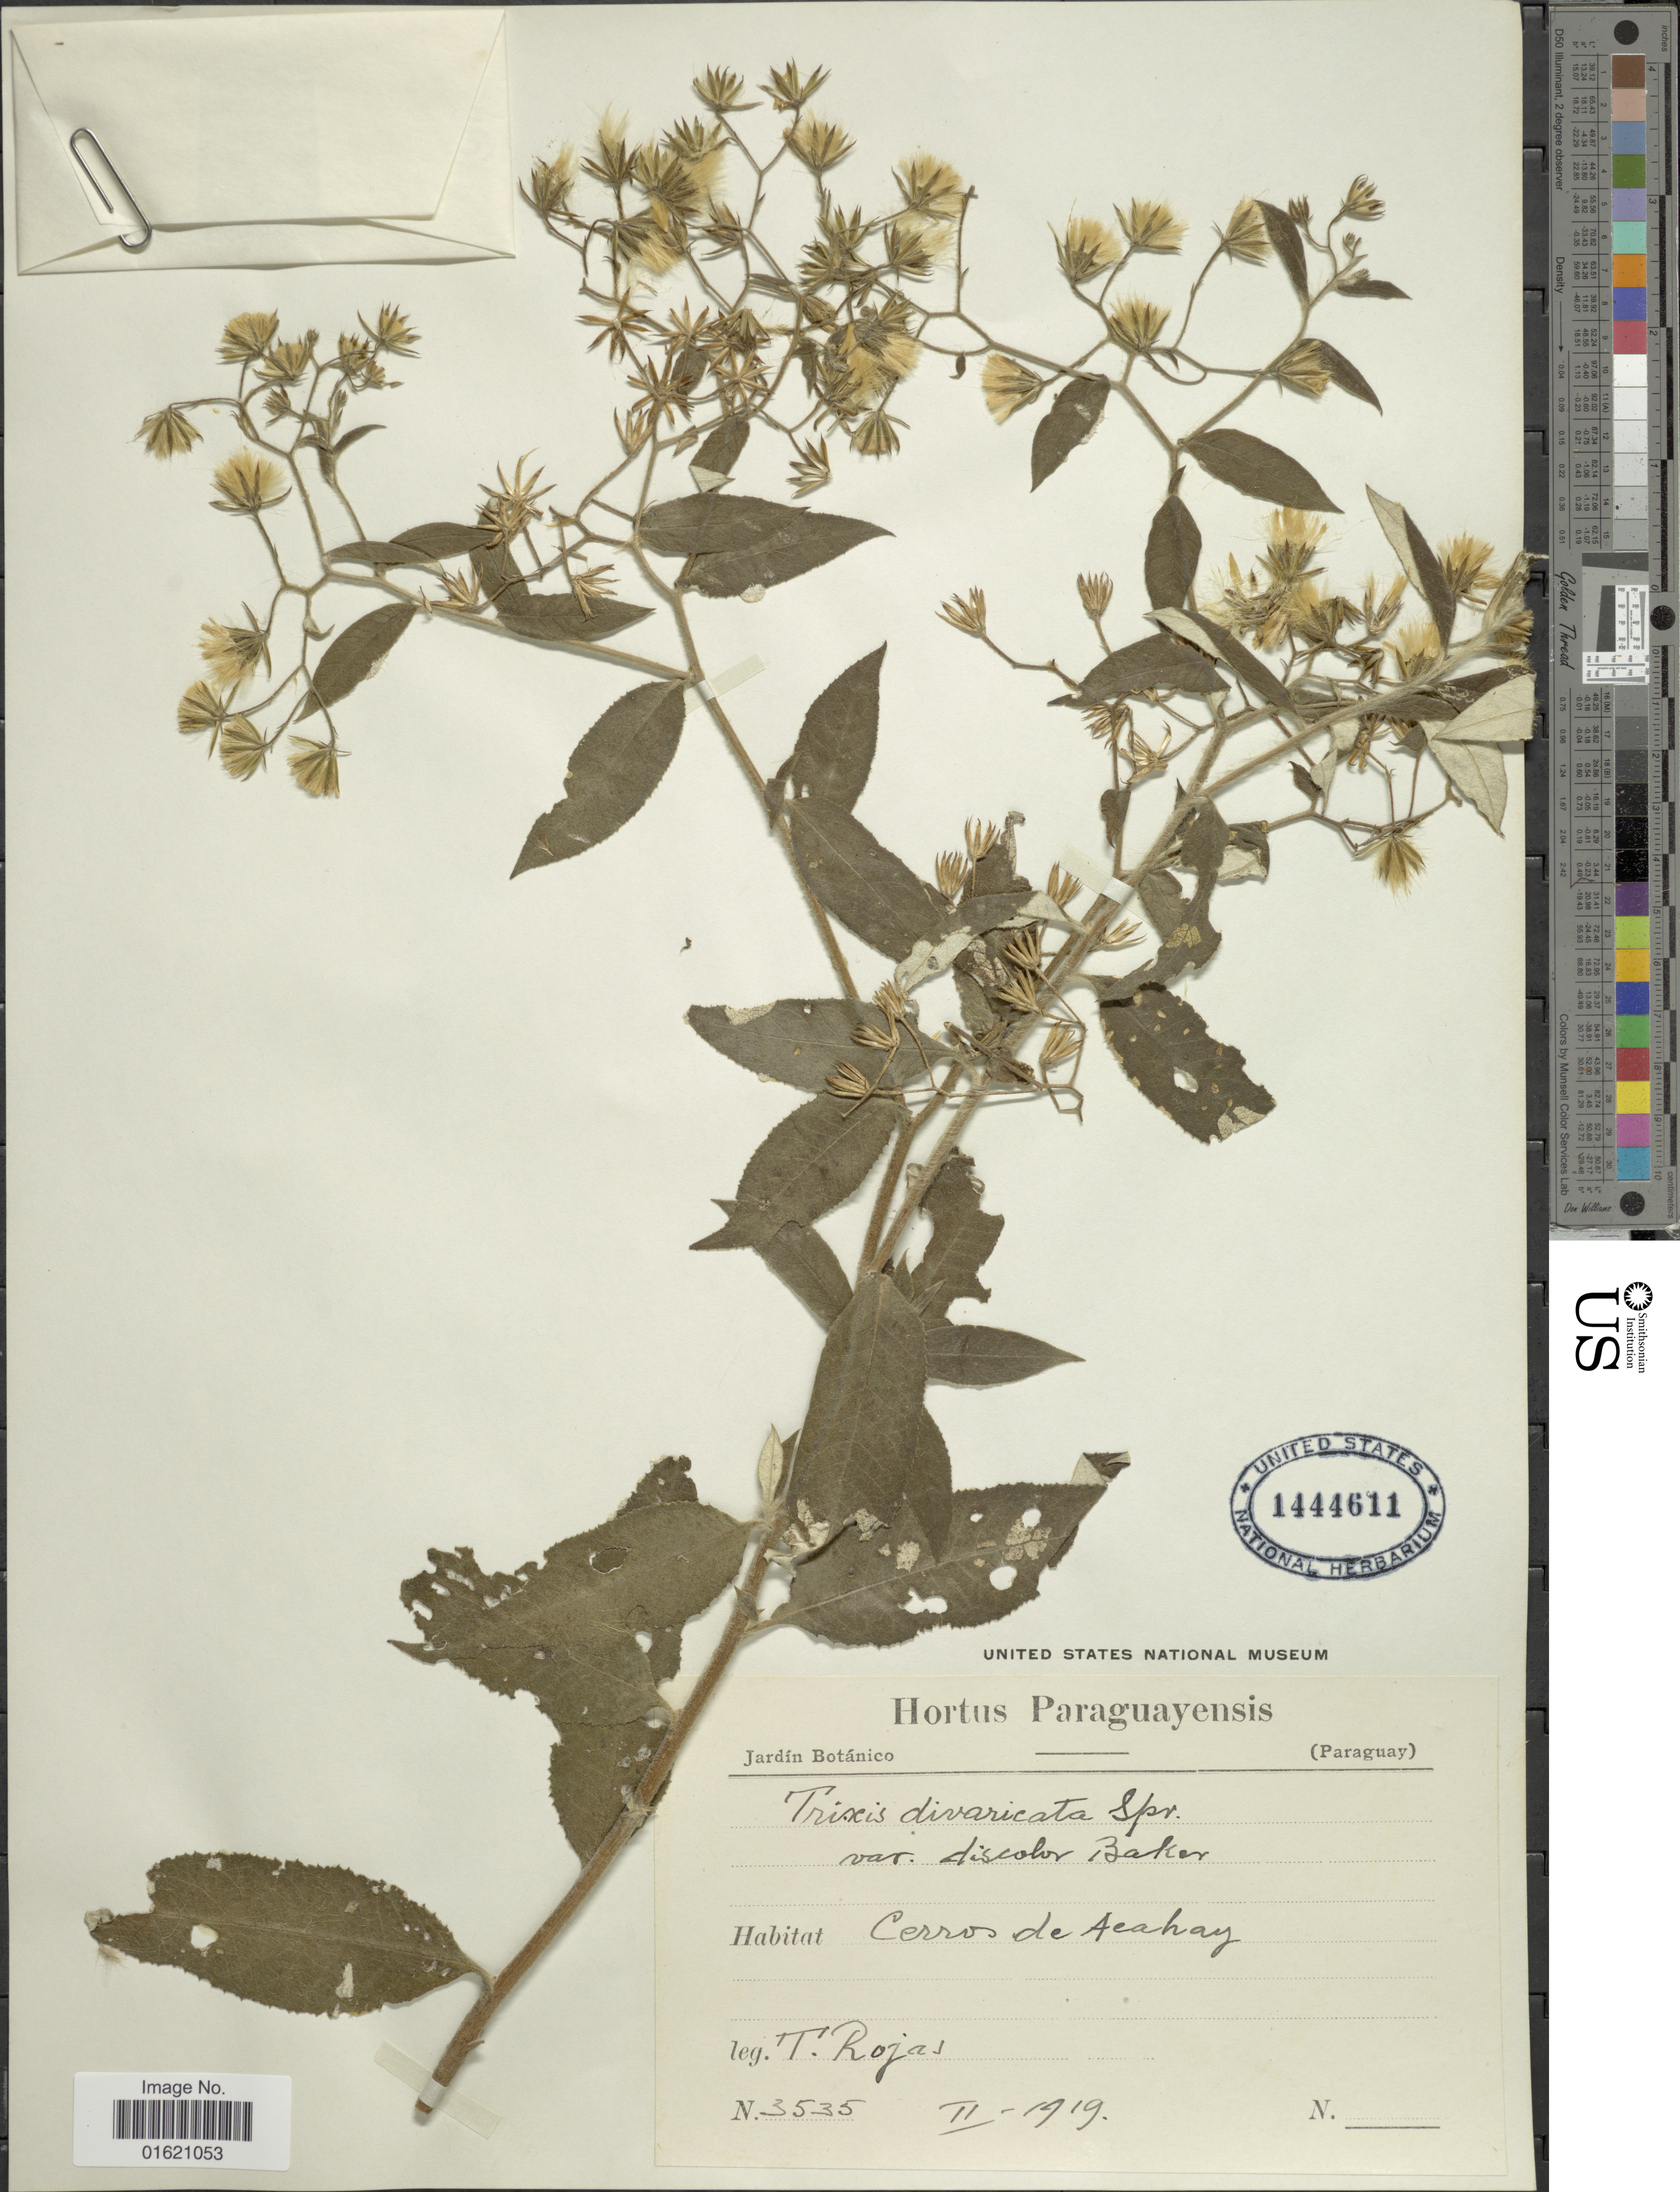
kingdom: Plantae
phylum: Tracheophyta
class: Magnoliopsida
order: Asterales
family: Asteraceae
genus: Trixis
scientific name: Trixis antimenorrhoea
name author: (Schrank) Mart. ex Kuntze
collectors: T. Rojas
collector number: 3535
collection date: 1919-02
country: Paraguay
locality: Jardín Botánico, Cerros de Acahay.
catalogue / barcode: US 1444611